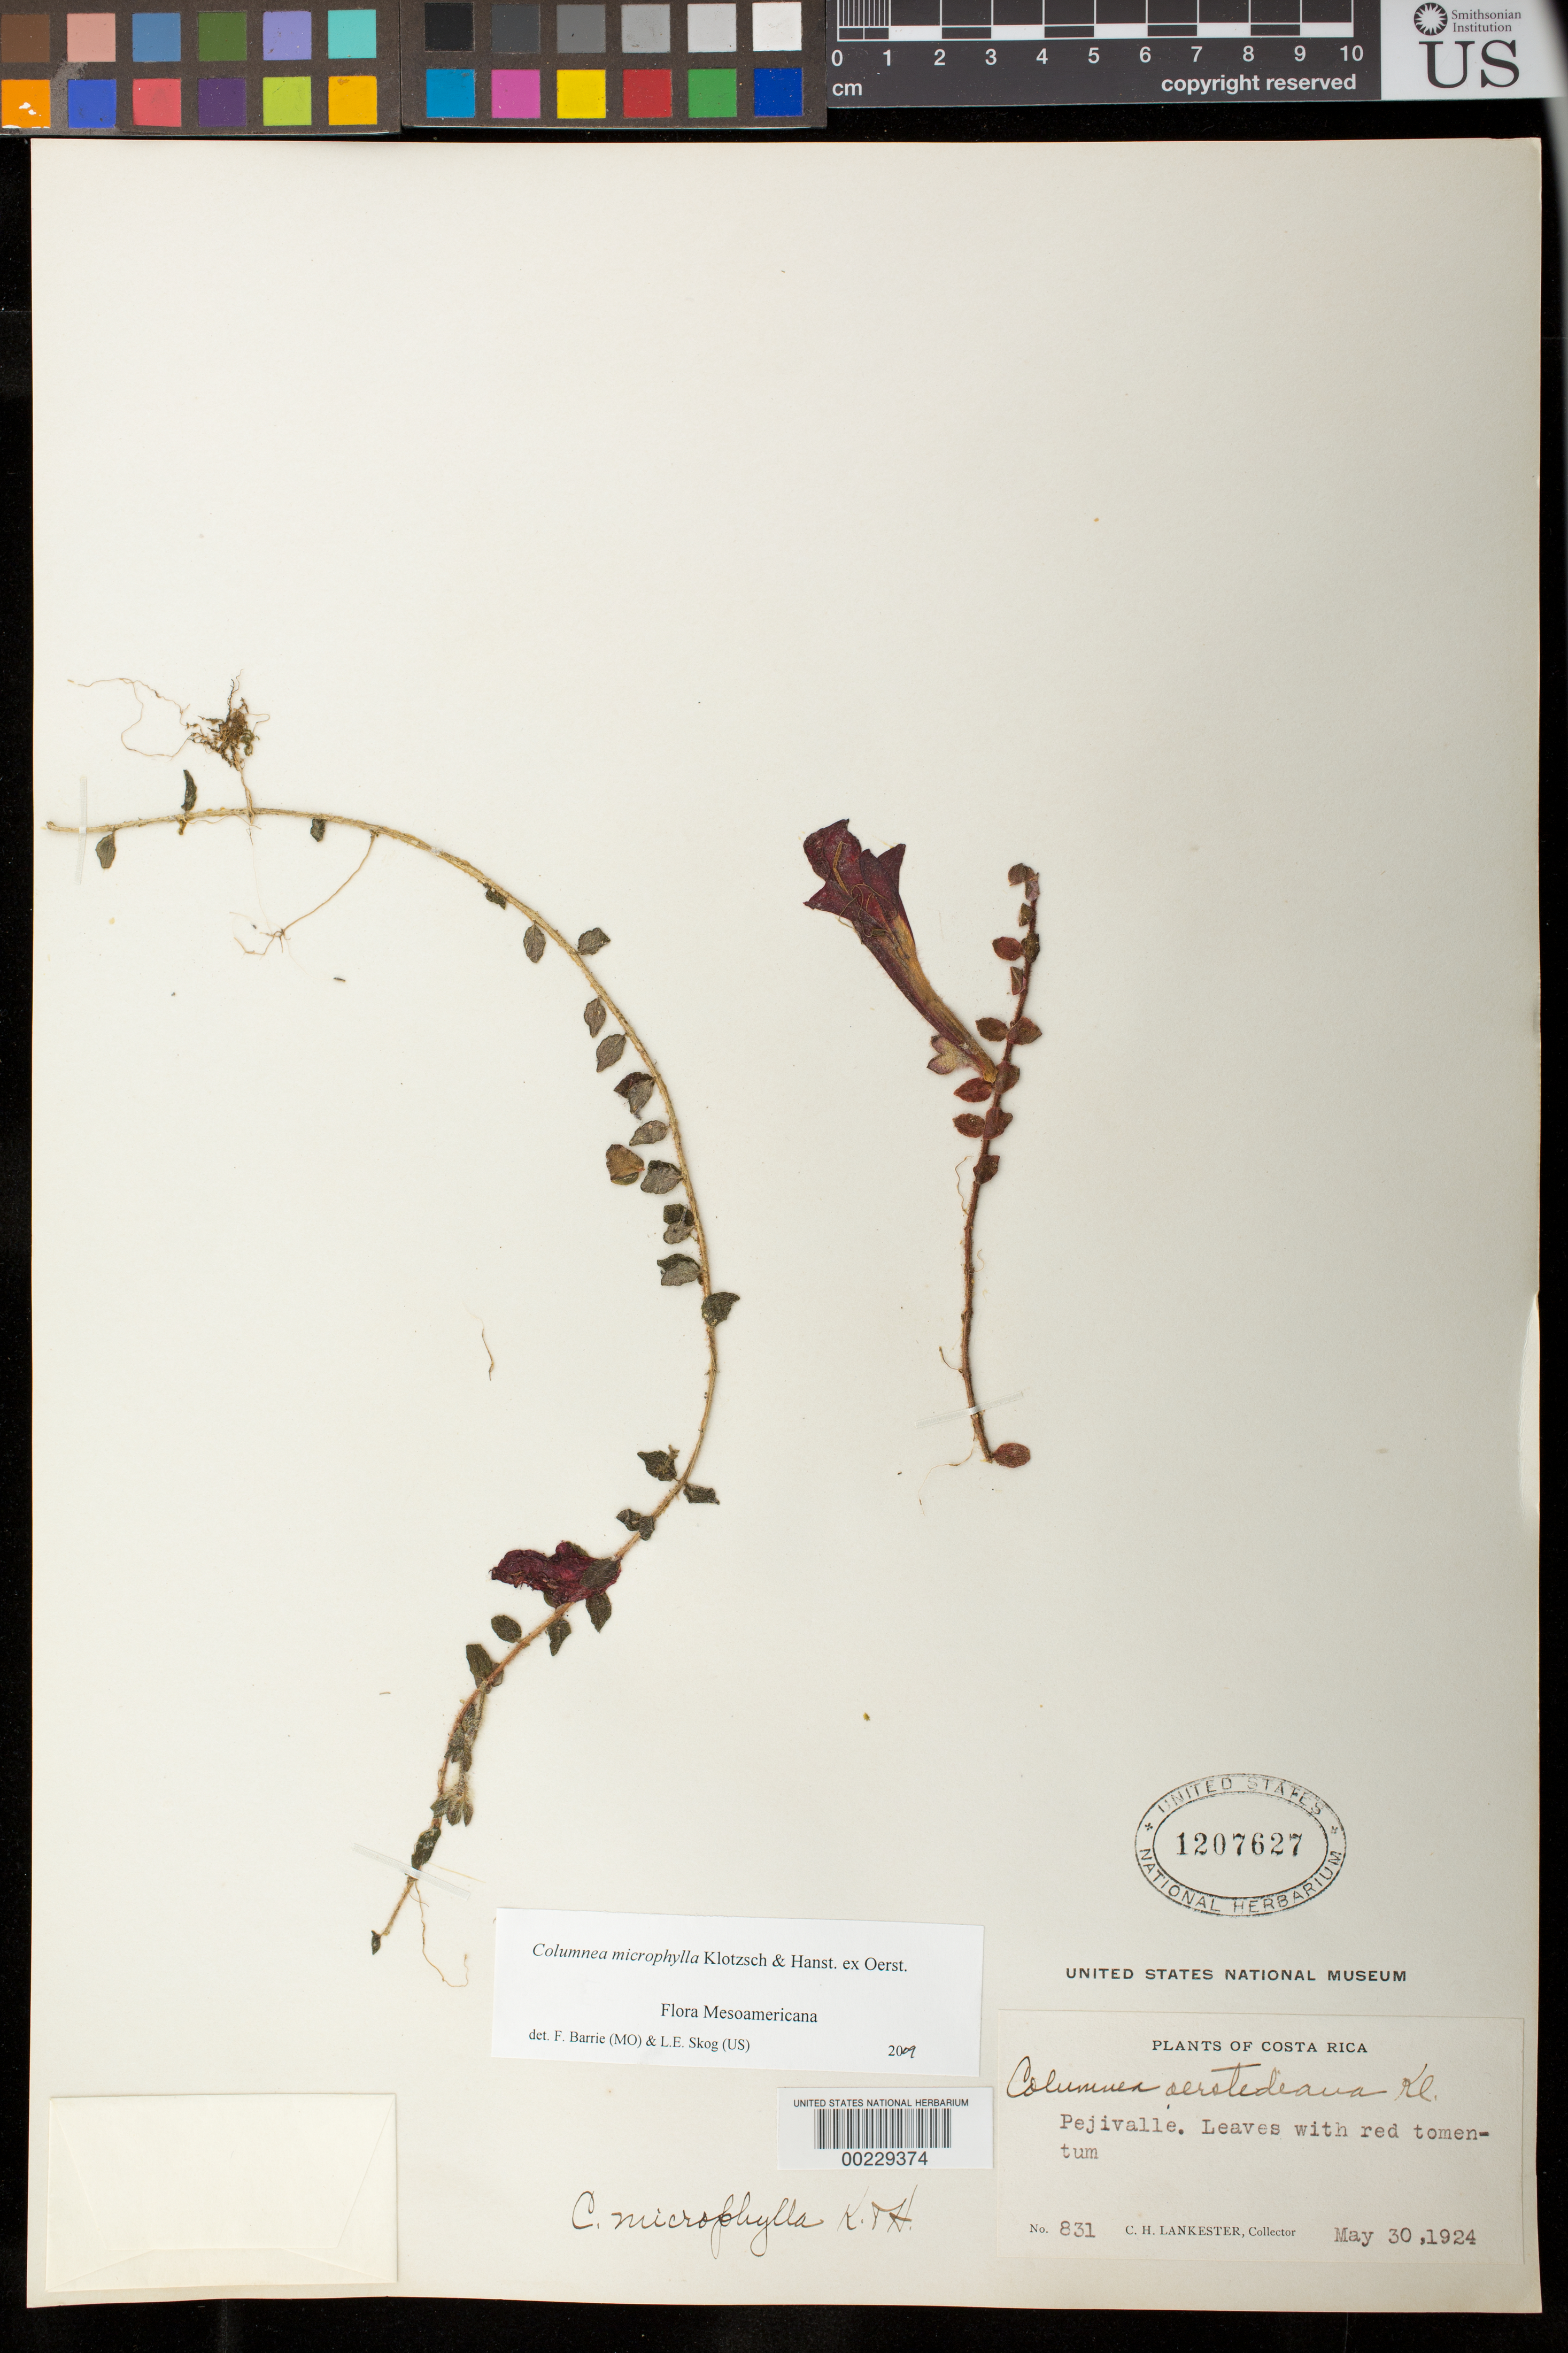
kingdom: Plantae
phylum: Tracheophyta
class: Magnoliopsida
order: Lamiales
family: Gesneriaceae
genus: Columnea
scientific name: Columnea microphylla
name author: Klotzsch & Hanst. ex Oerst.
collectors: C. H. Lankester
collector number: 831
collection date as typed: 30 May 1924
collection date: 1924-05-30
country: Costa Rica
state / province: Cartago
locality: Pejivalle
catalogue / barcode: US 1207627